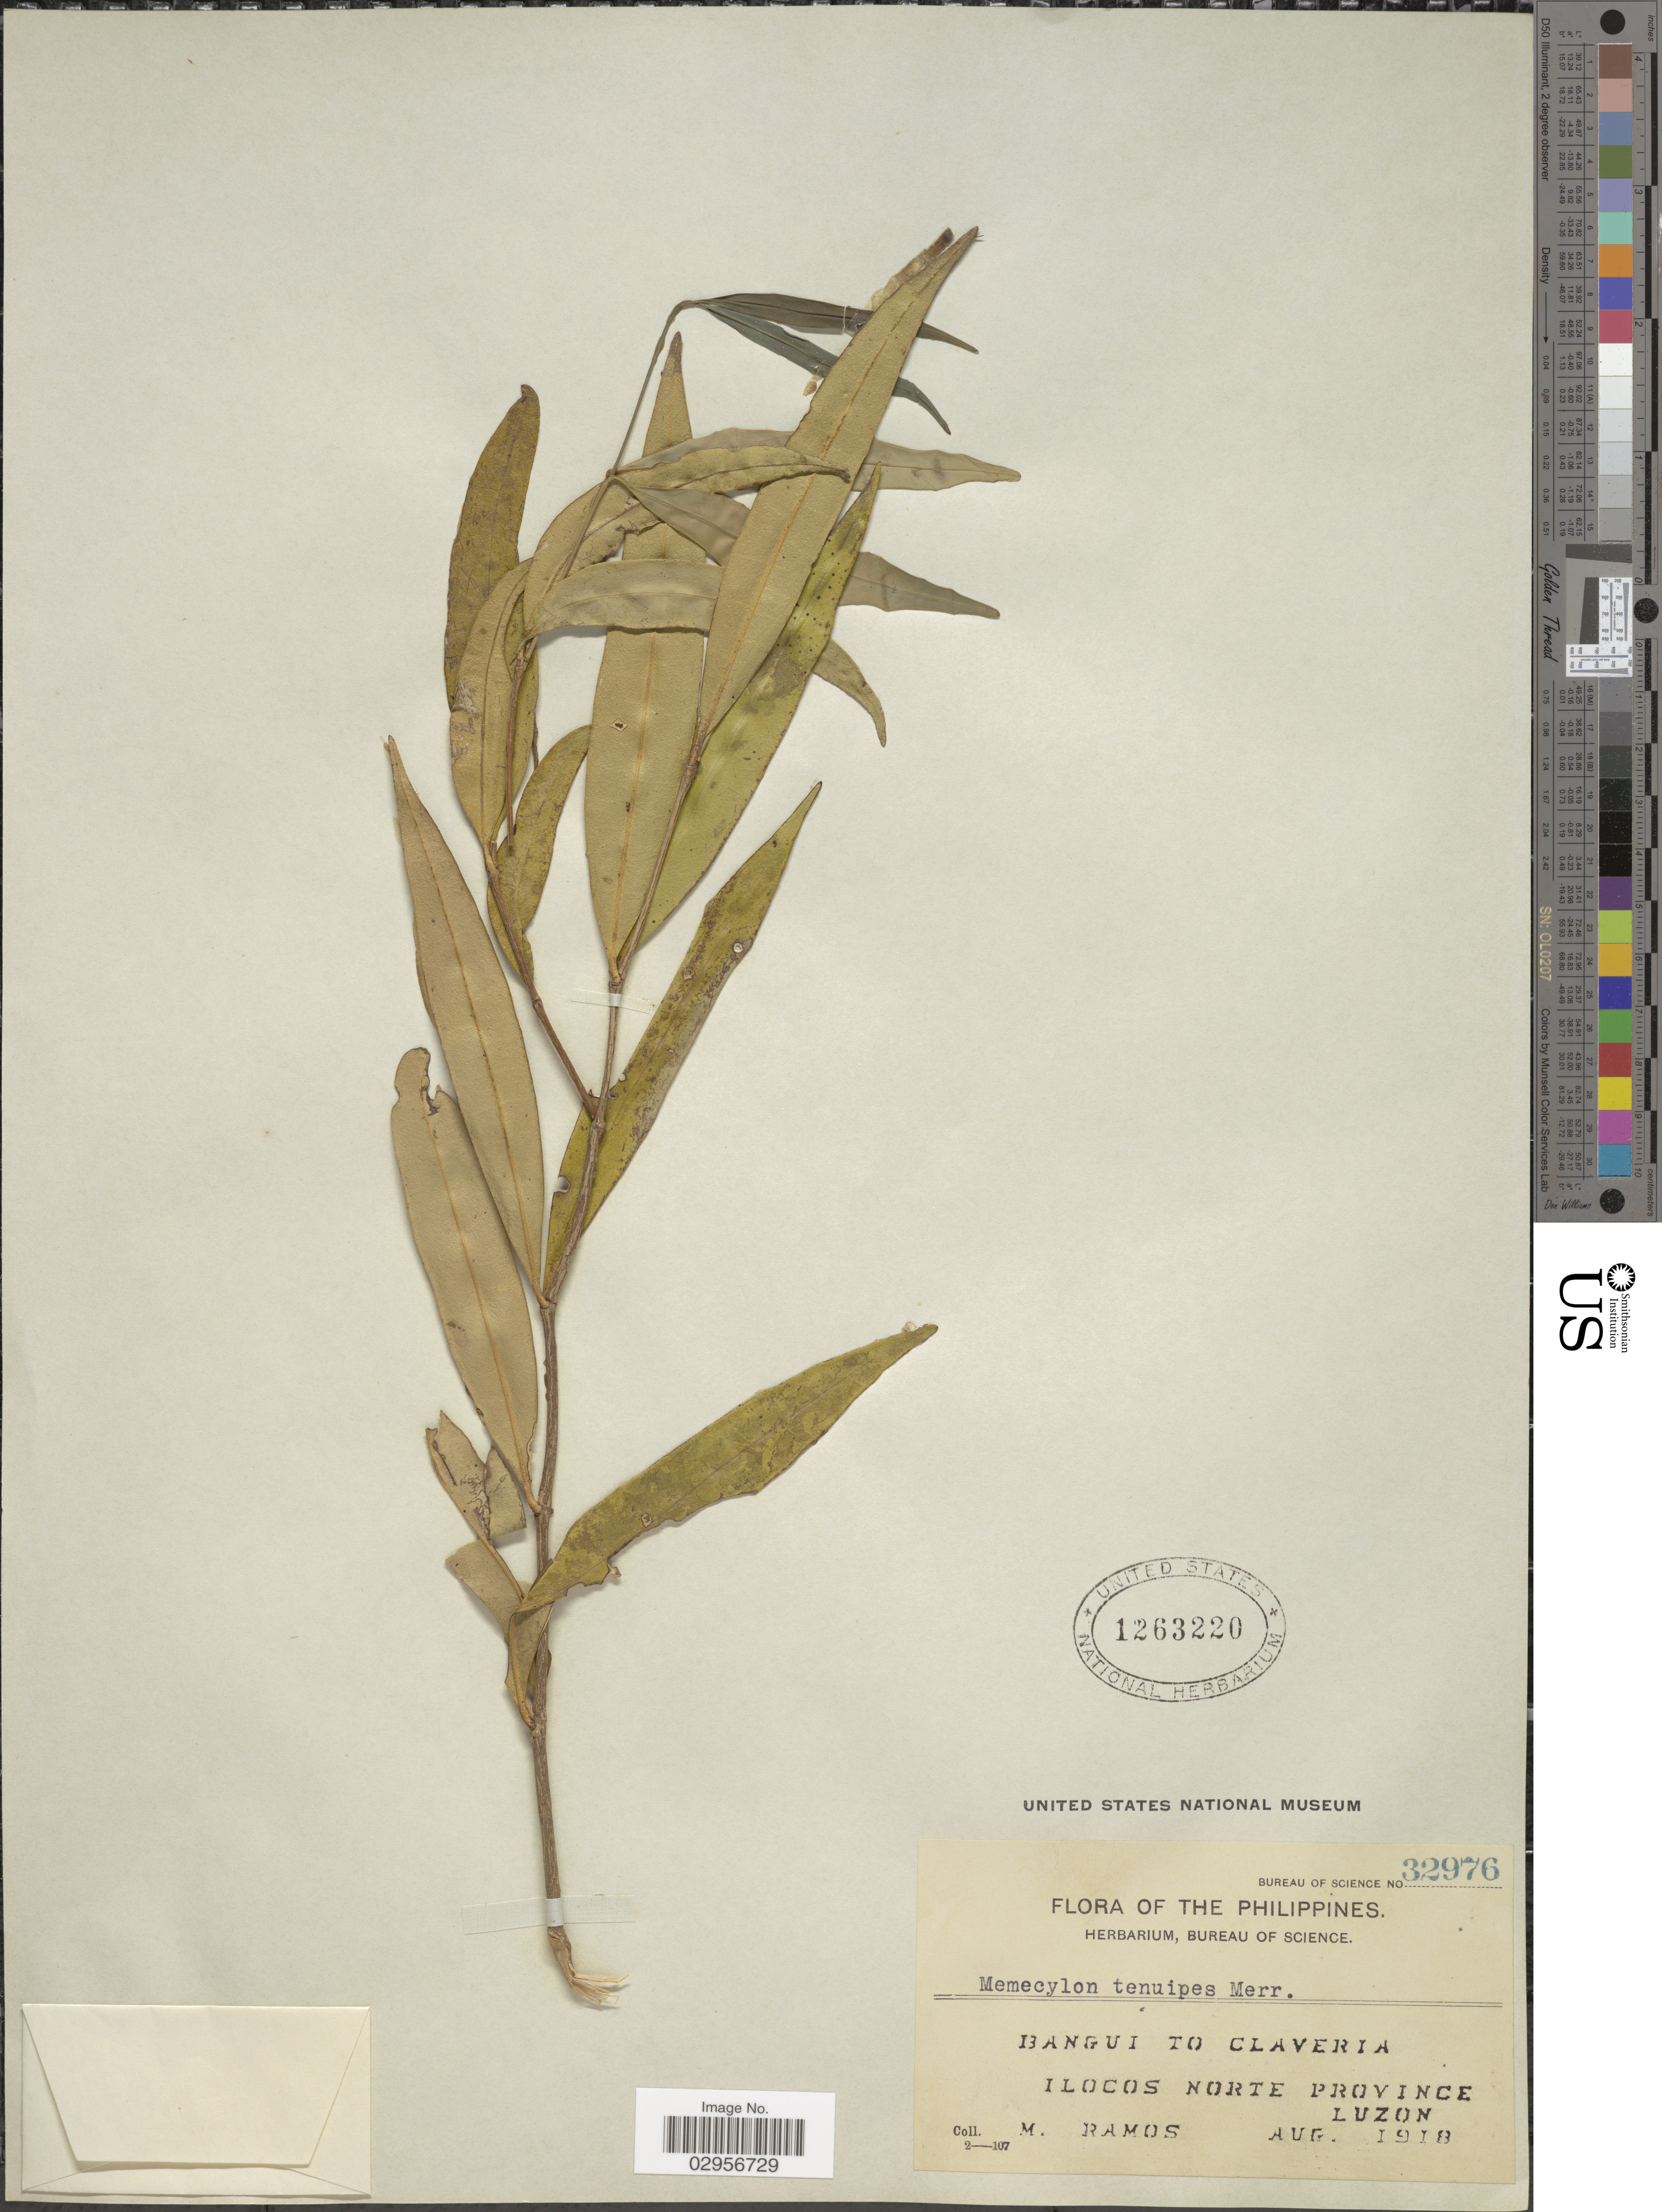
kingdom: Plantae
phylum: Tracheophyta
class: Magnoliopsida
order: Myrtales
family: Melastomataceae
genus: Memecylon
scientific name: Memecylon tenuipes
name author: Merr.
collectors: M. Ramos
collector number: Bureau of Science 32976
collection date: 1918-08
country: Philippines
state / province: Ilocos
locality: Bangui to Claveria, Ilocos Norte Province, Luzon.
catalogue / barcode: US 1263220